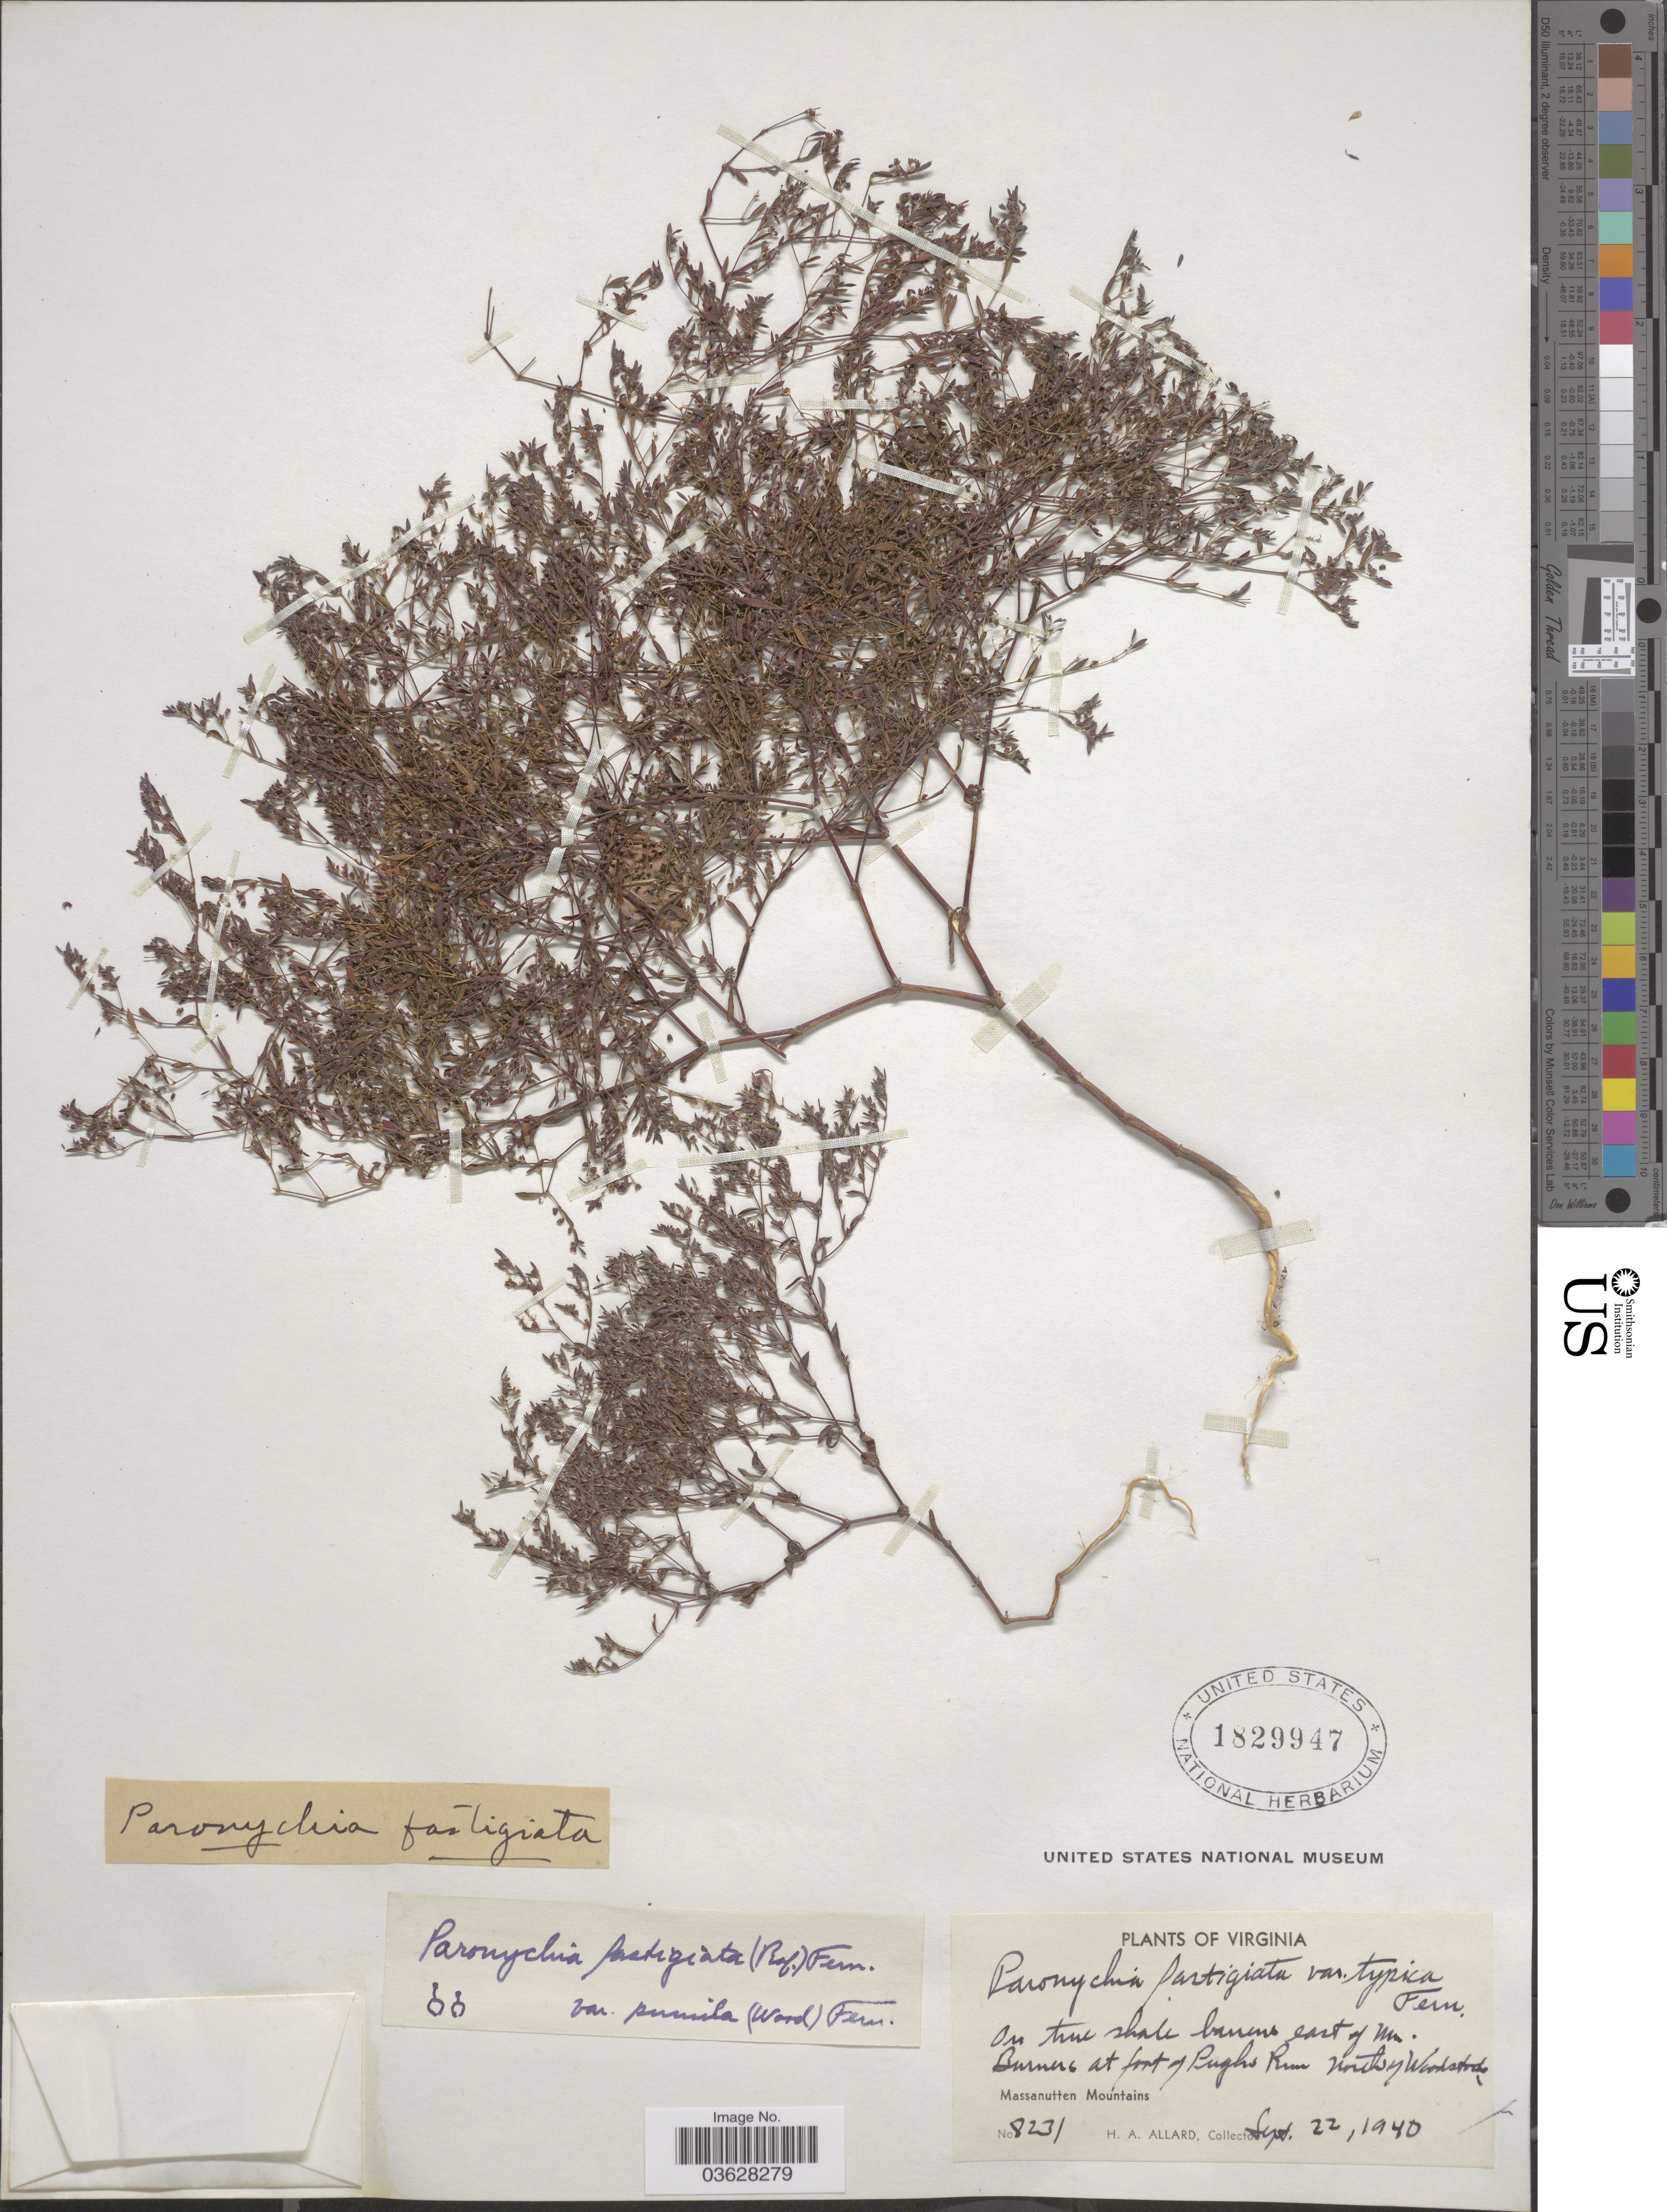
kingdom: Plantae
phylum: Tracheophyta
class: Magnoliopsida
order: Caryophyllales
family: Caryophyllaceae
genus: Paronychia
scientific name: Paronychia fastigiata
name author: (Raf.) Fernald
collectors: H. A. Allard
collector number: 8231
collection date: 1940-09-22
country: United States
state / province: Virginia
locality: On the shale barrens east of mts. Burners at foot of Pughs Rim north of Woodstocks. Massanutten Mountains.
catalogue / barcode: US 1829947